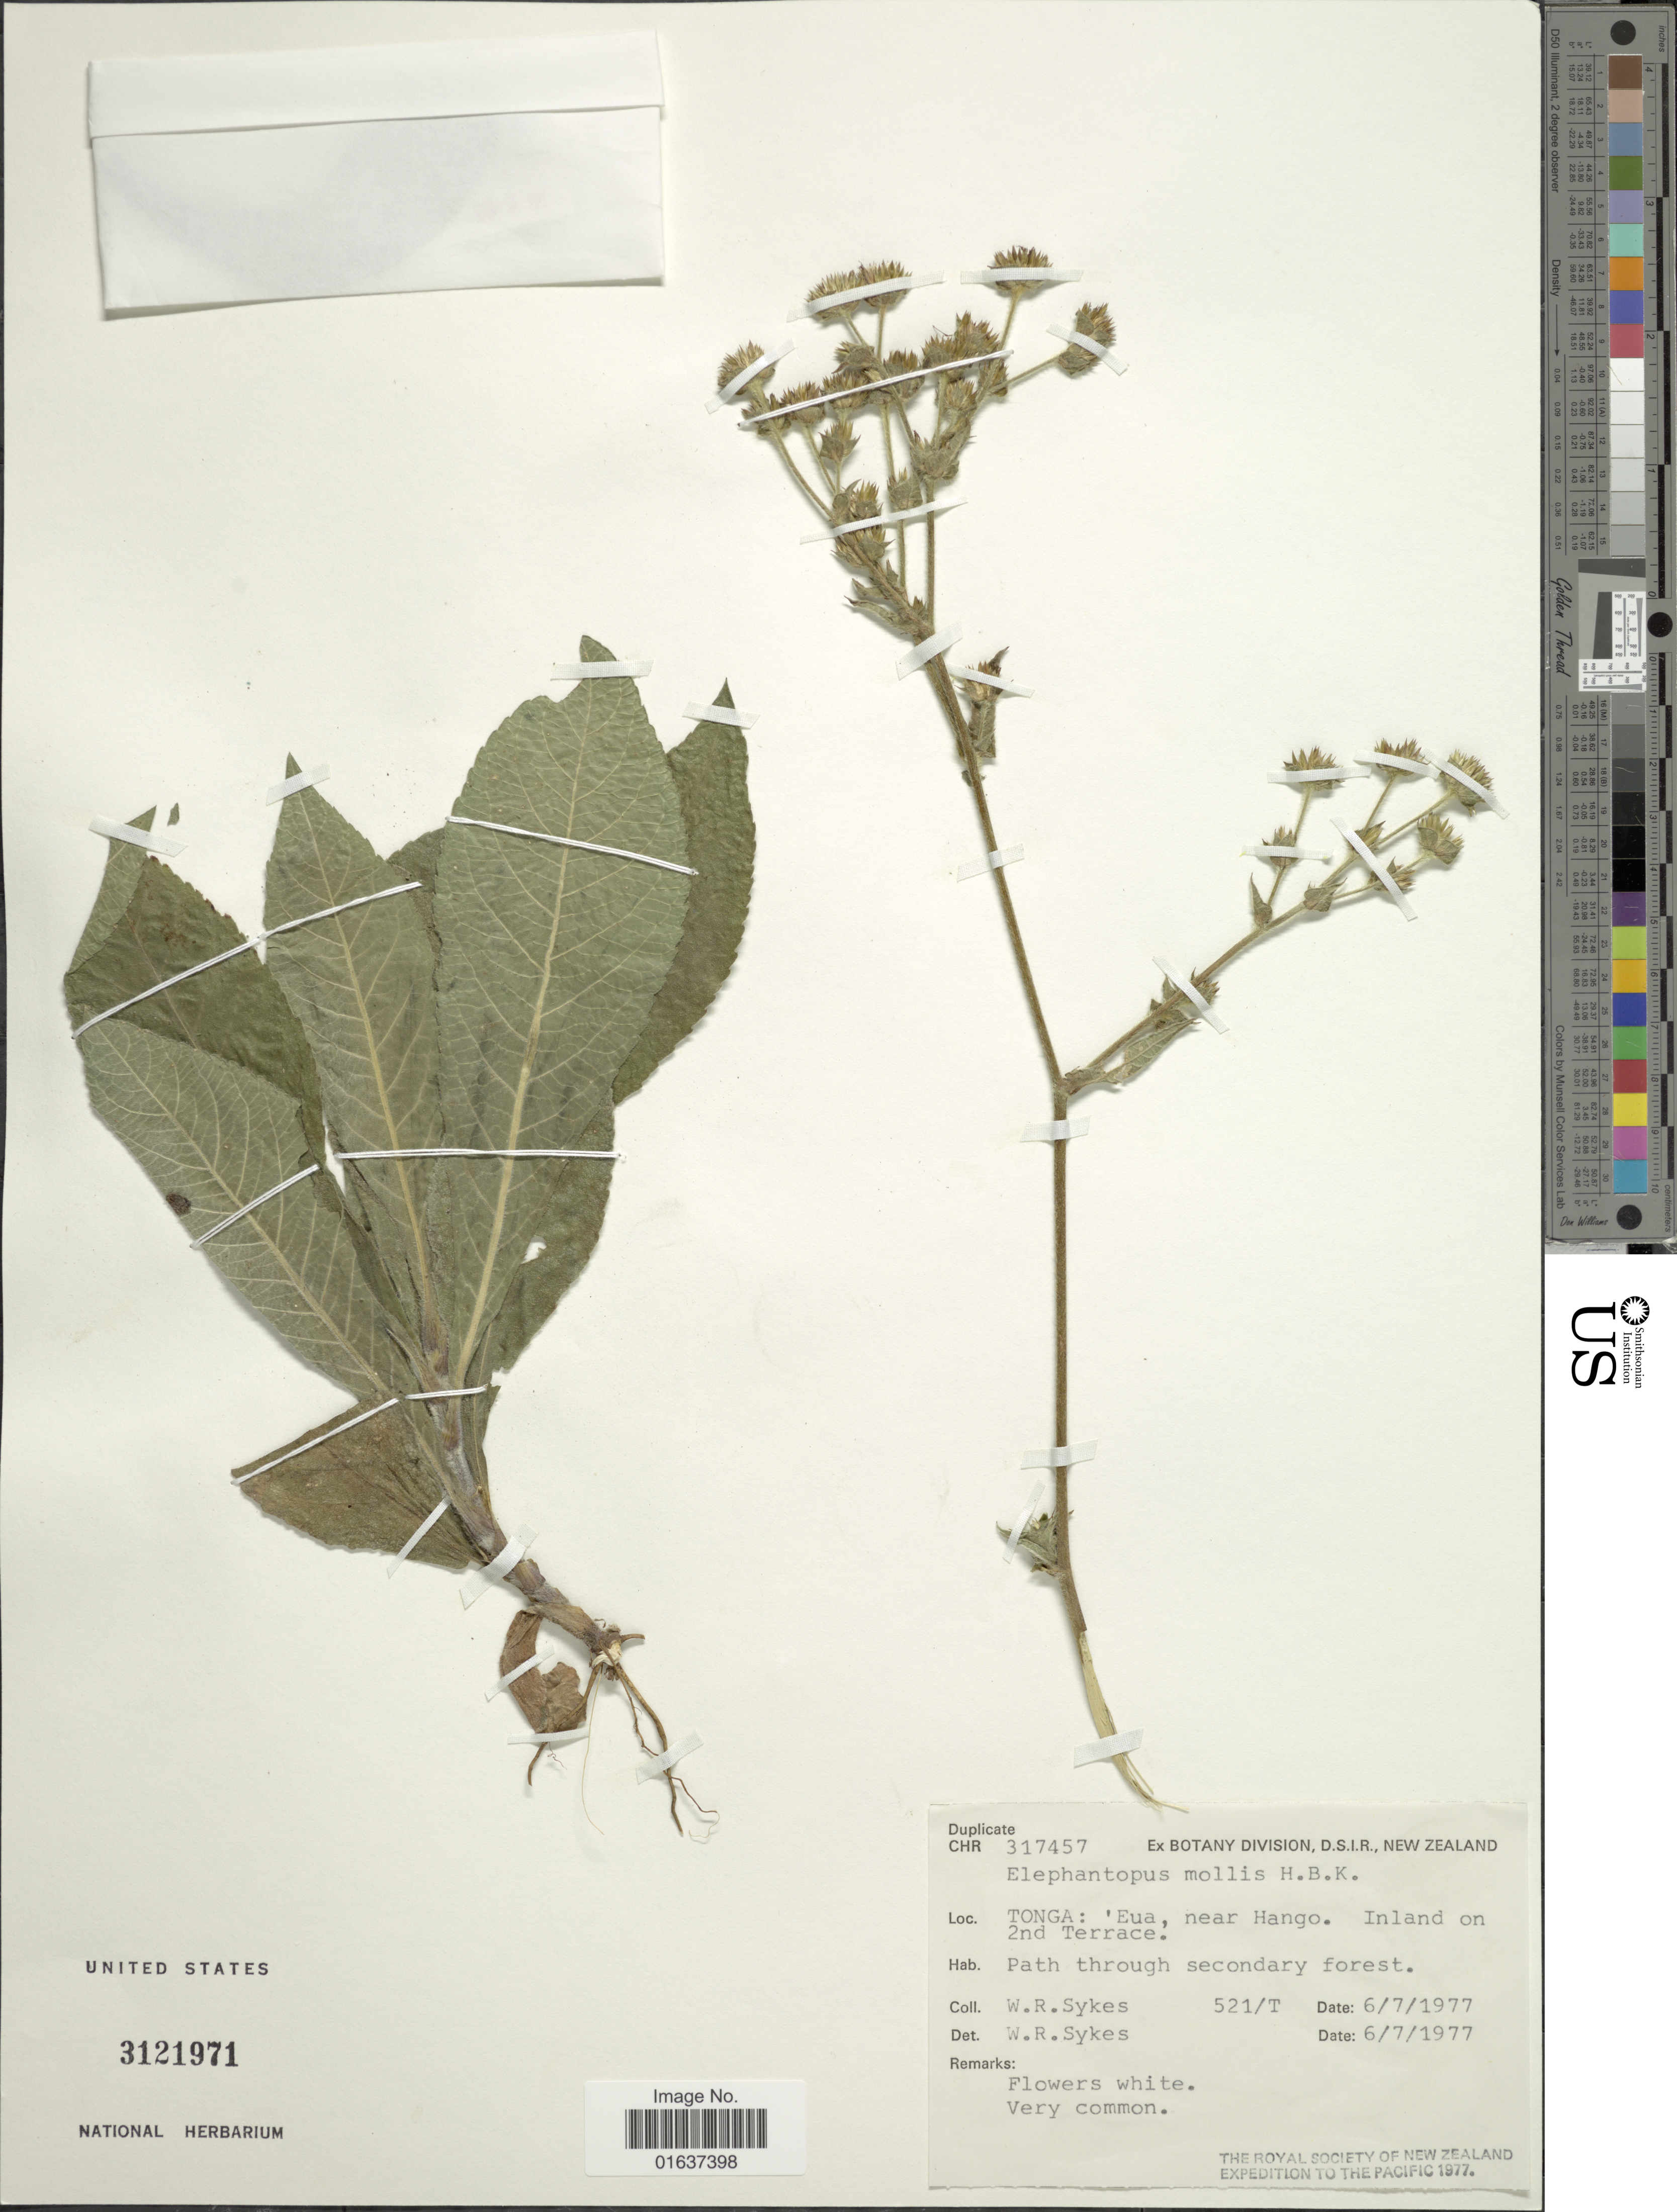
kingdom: Plantae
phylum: Tracheophyta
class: Magnoliopsida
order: Asterales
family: Asteraceae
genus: Elephantopus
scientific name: Elephantopus mollis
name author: Kunth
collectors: W. R. Sykes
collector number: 521/T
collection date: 1977-07-06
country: Tonga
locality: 'Eua, near Hango, Inland on 2nd Terrace, path through secondary forest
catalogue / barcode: US 3121971